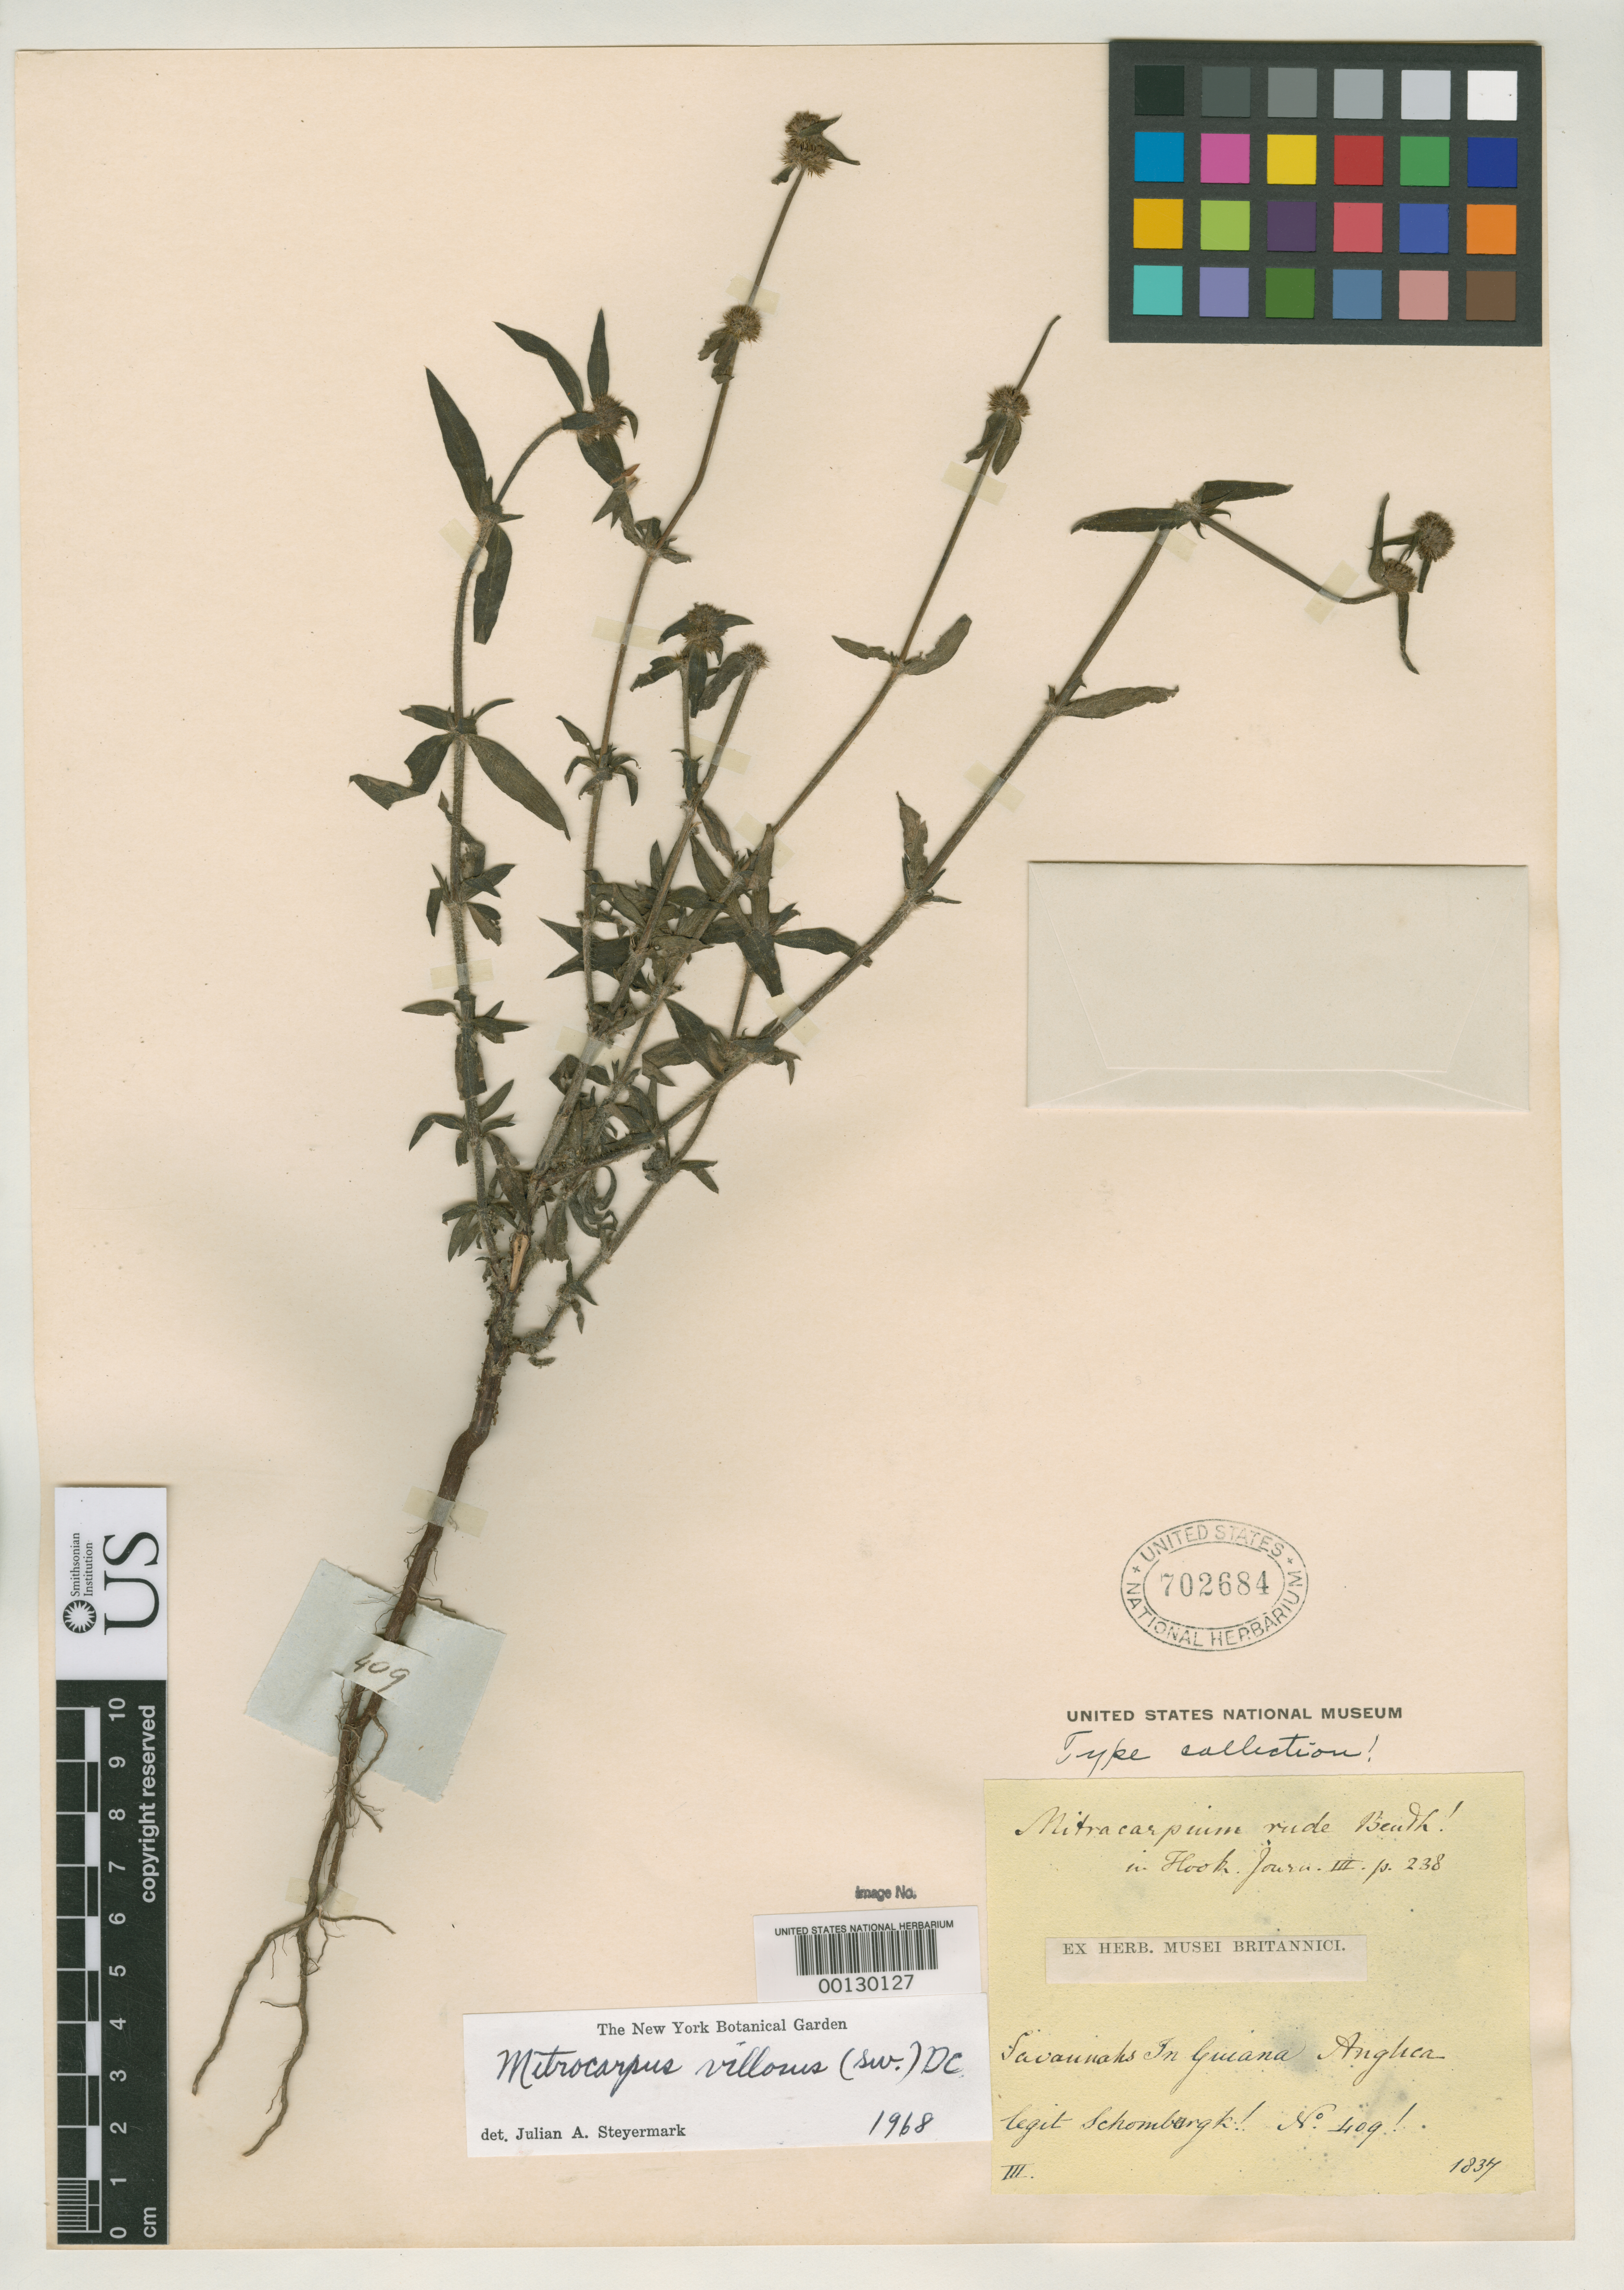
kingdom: Plantae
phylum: Tracheophyta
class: Magnoliopsida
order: Gentianales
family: Rubiaceae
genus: Mitracarpus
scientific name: Mitracarpus rude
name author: Benth.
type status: Isotype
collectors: R. H. Schomburgk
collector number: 409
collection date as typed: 1837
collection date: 1837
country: Guyana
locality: Savannahs.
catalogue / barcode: US 702684